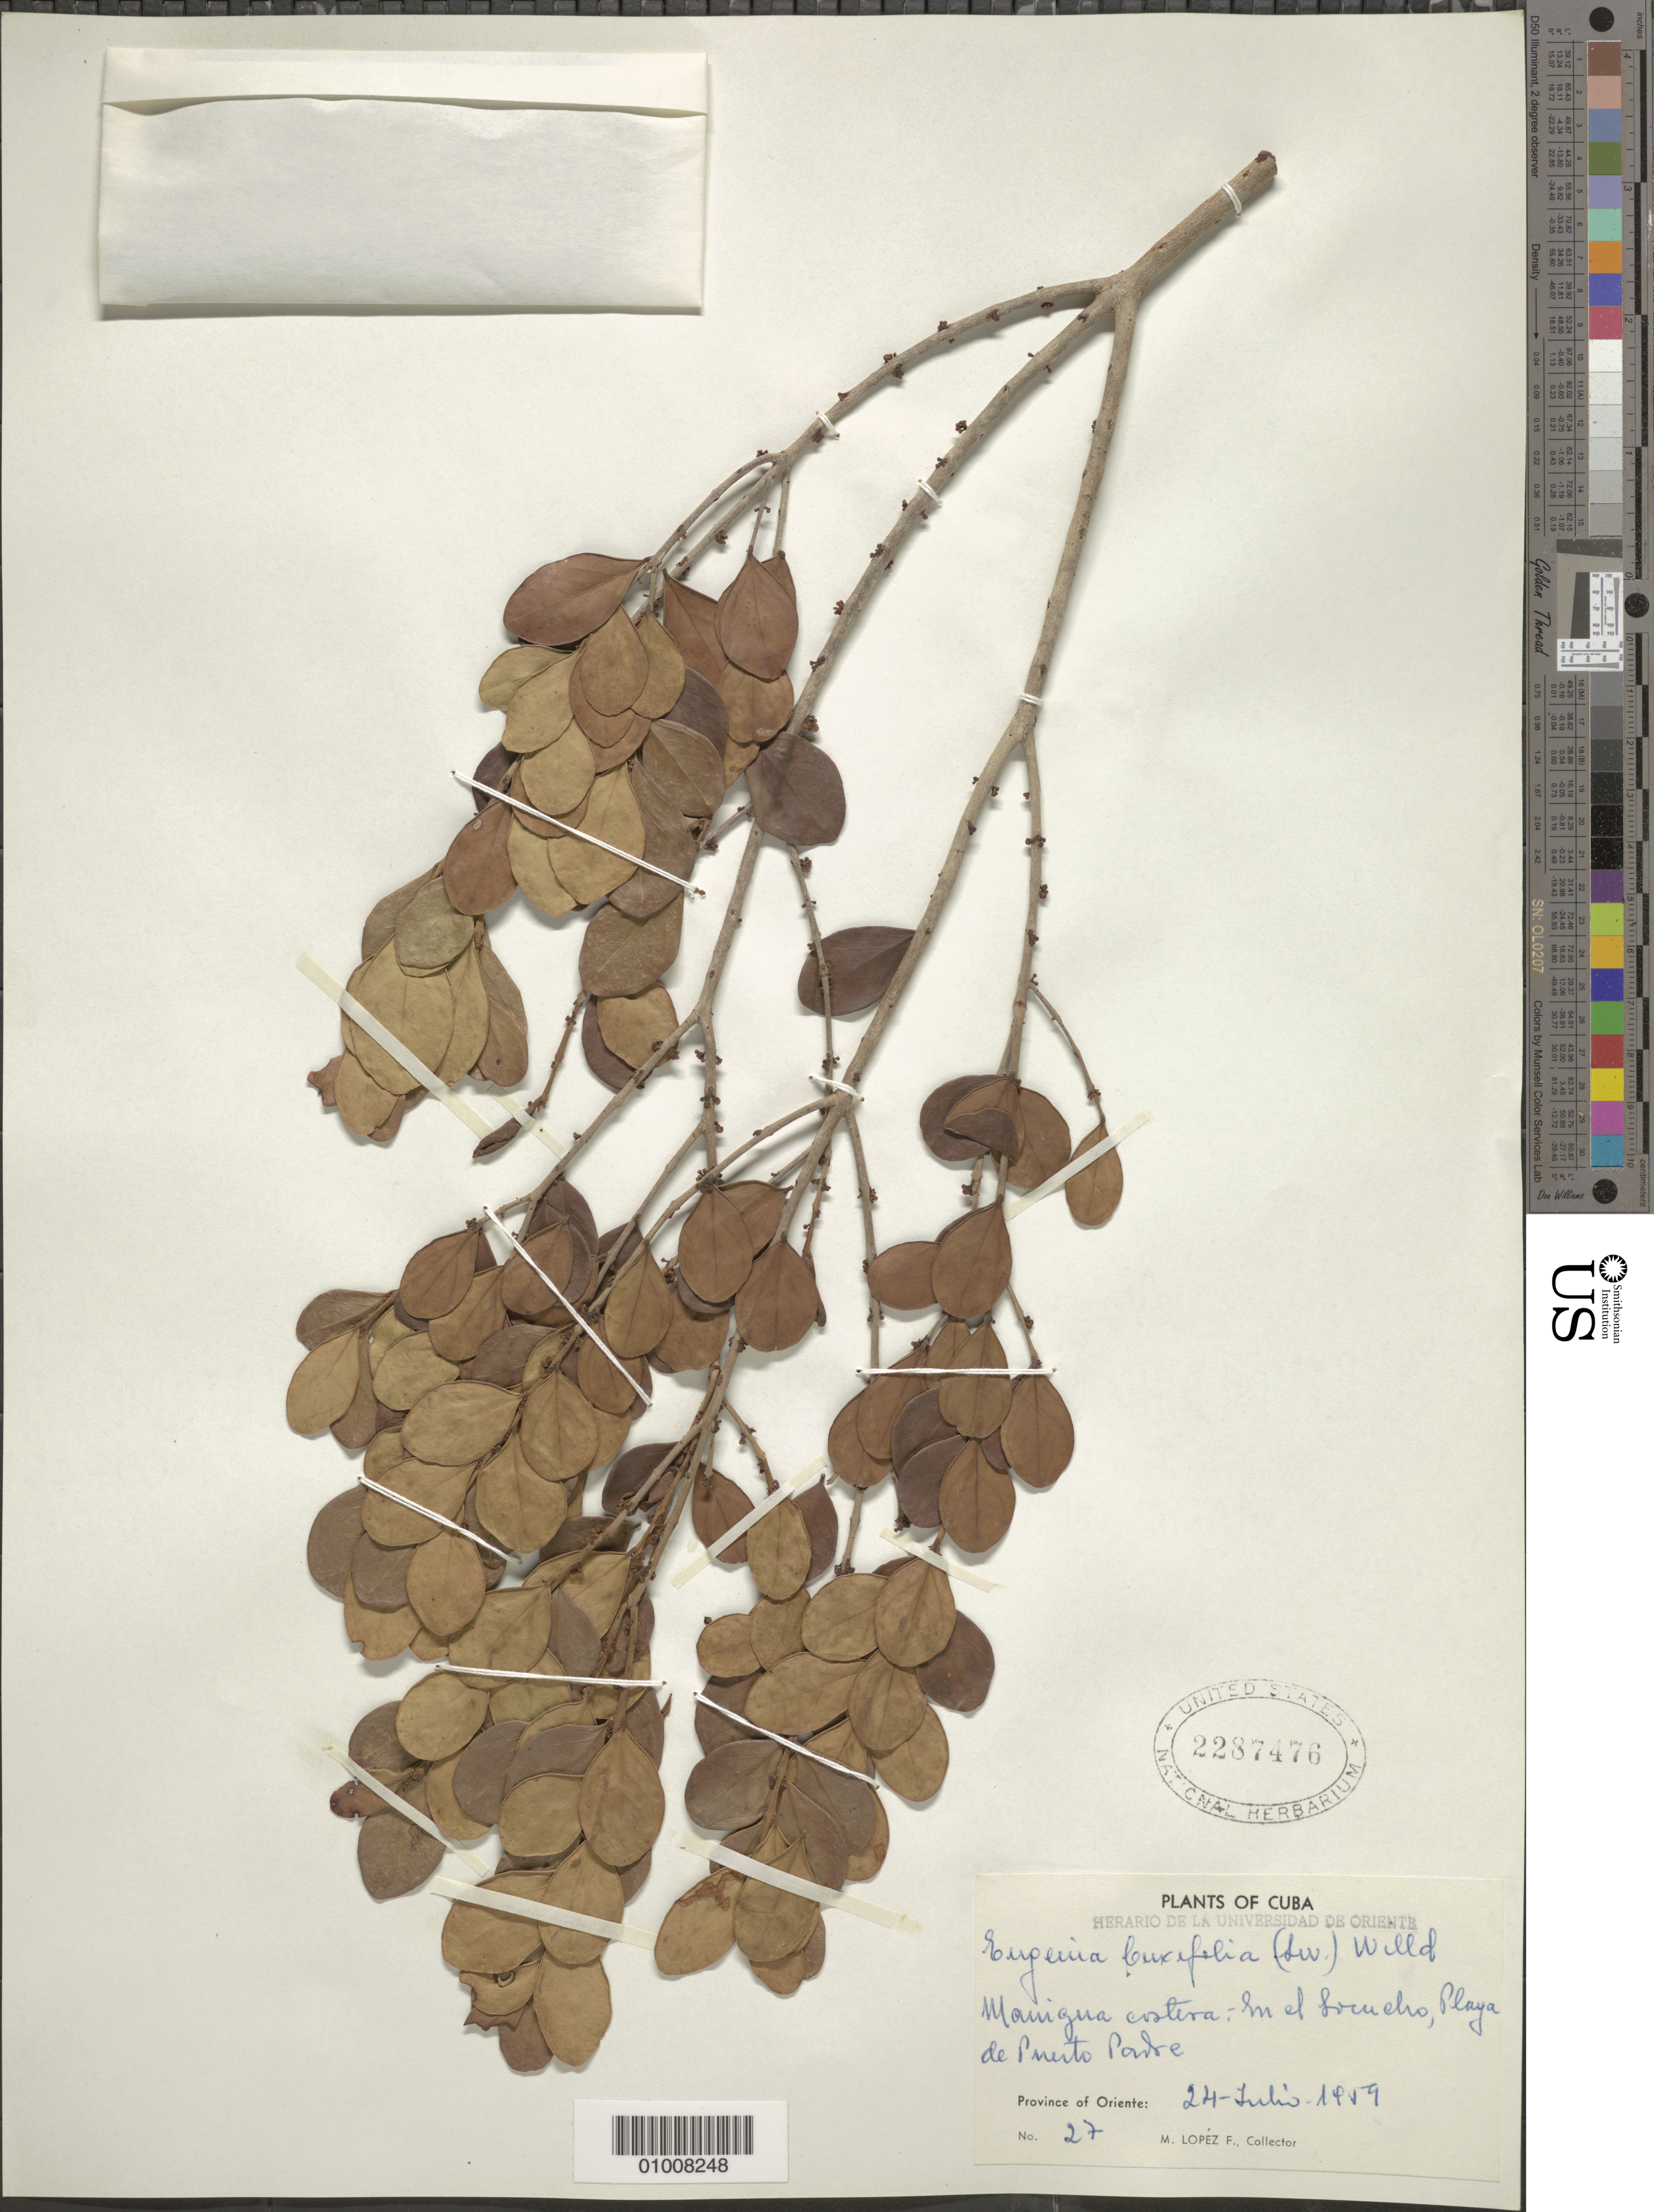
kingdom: Plantae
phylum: Tracheophyta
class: Magnoliopsida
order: Myrtales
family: Myrtaceae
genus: Eugenia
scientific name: Eugenia foetida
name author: Pers.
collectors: M. López Figueiras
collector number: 27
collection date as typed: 24 Jul 1959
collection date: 1959-07-24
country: Cuba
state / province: Oriente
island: Cuba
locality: Manigua costera El Socucho, Playa de Puerto Padre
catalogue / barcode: US 2287476